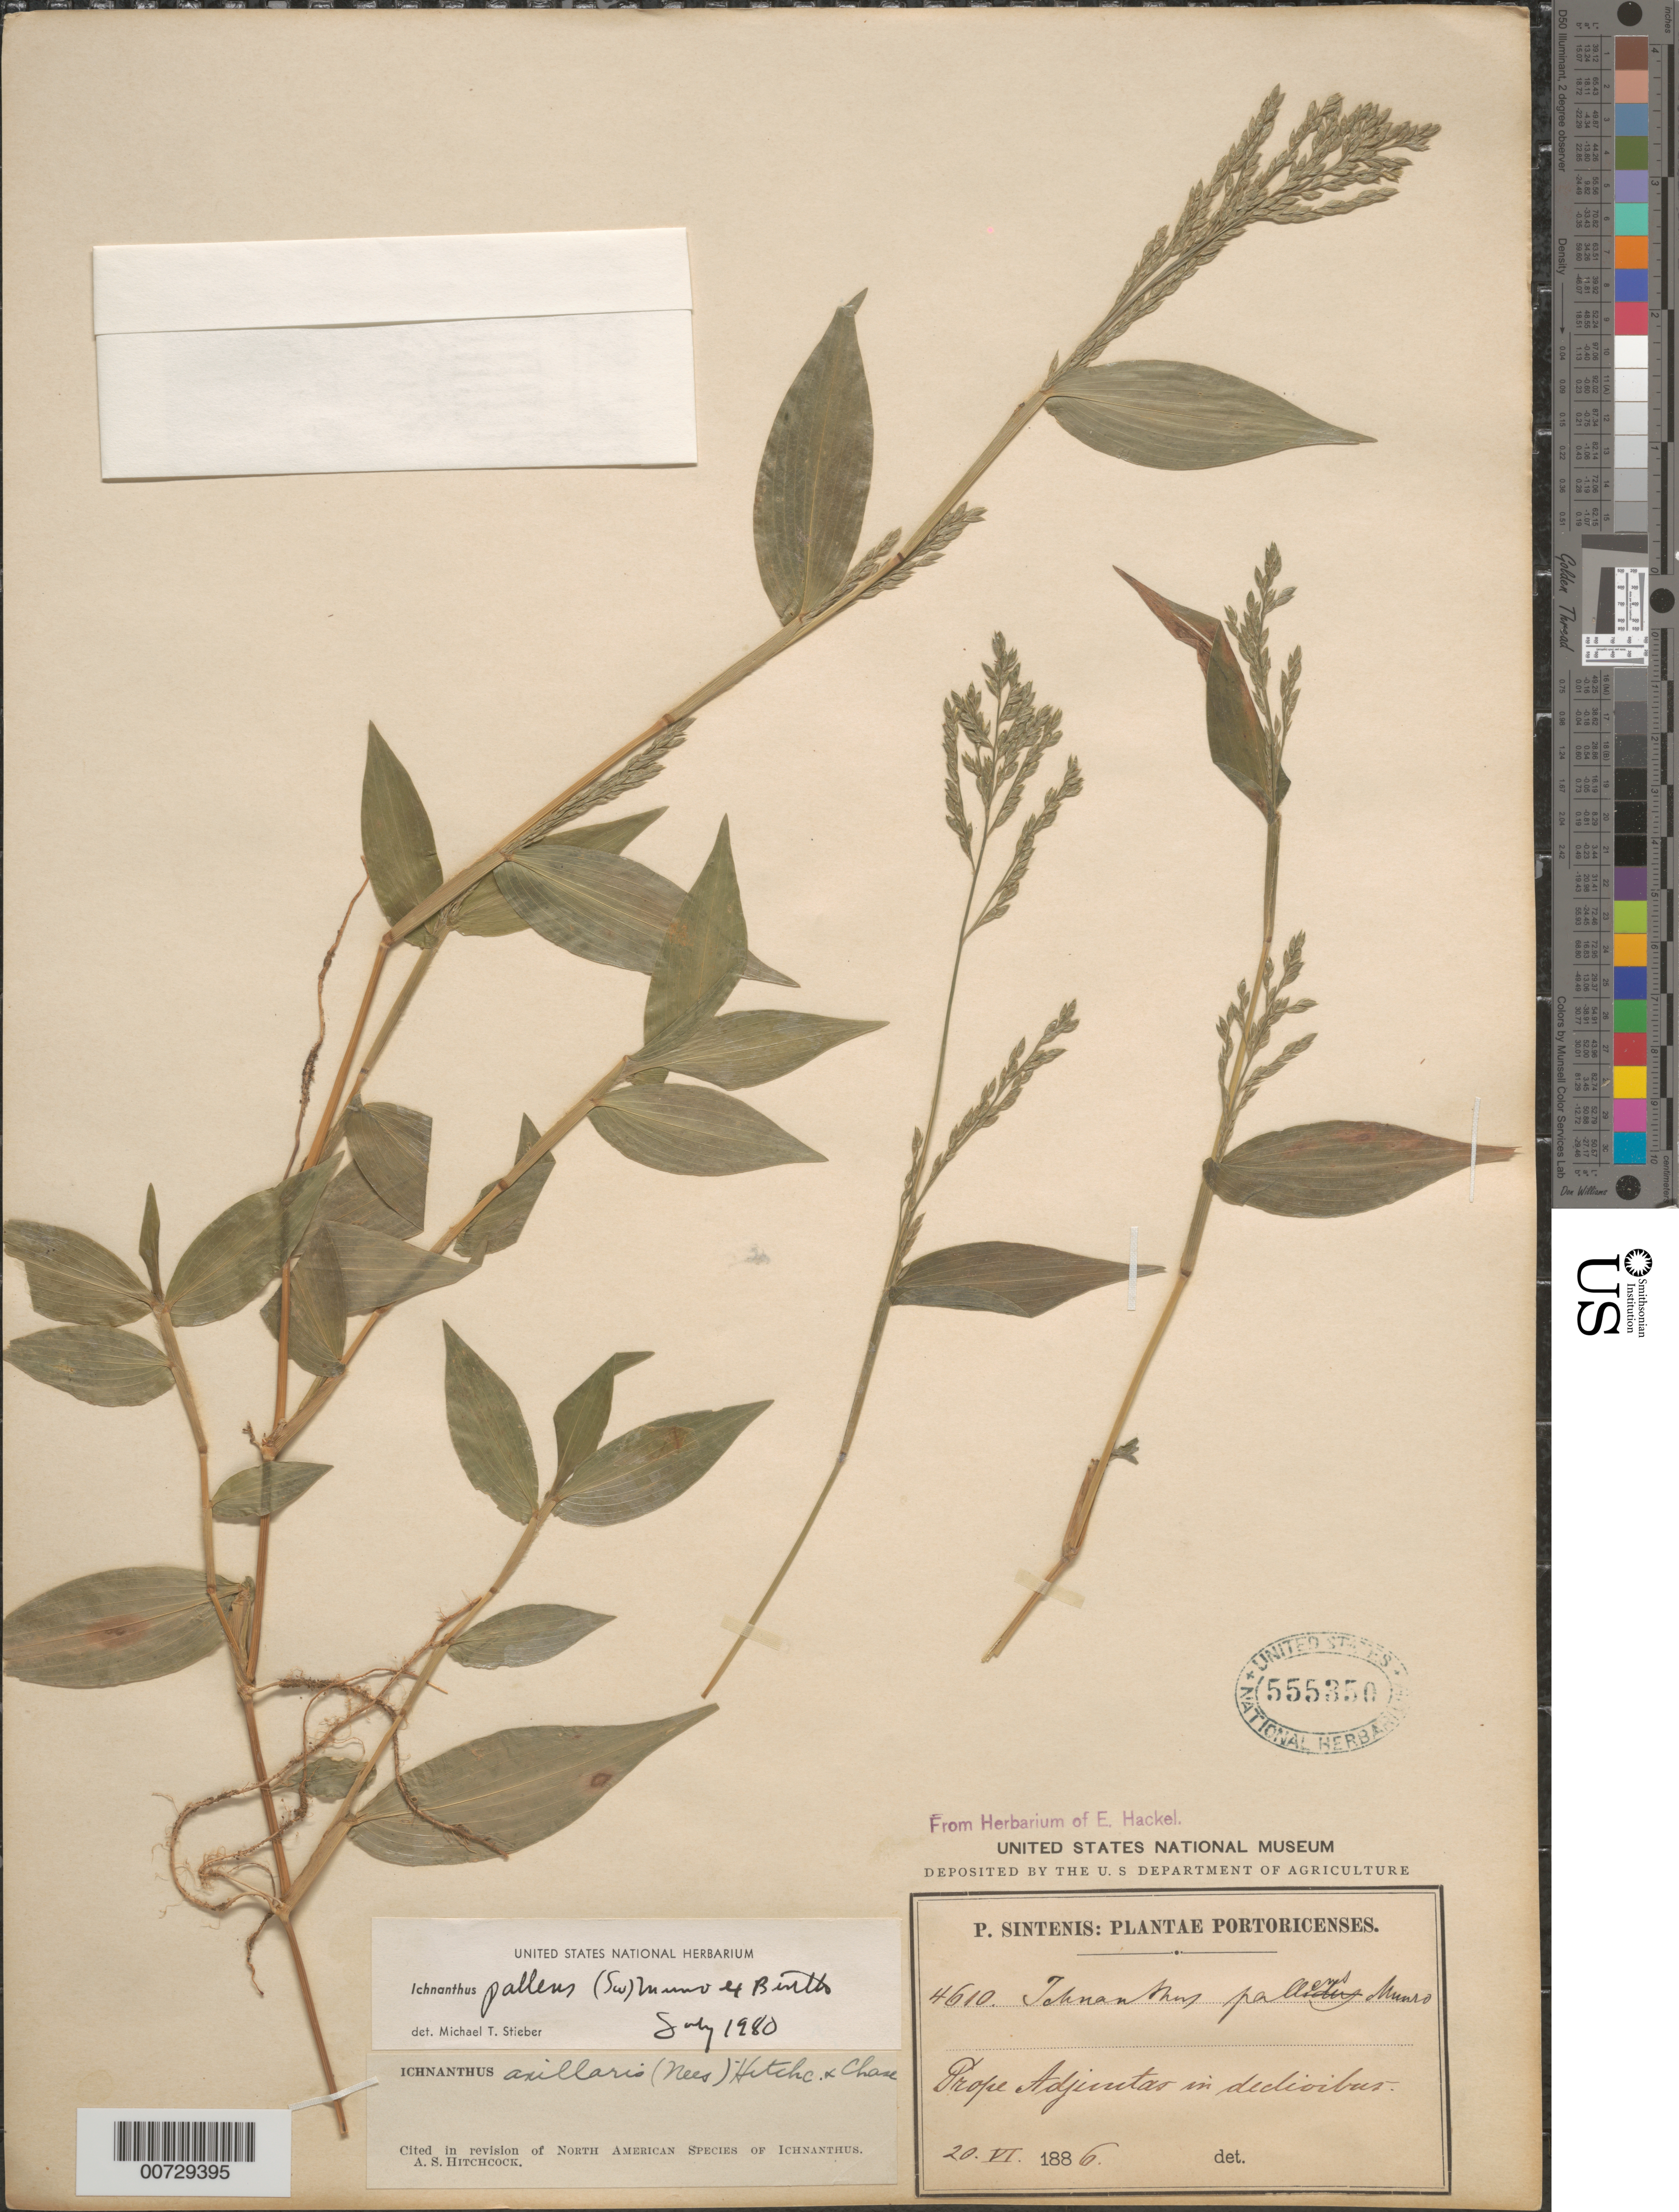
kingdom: Plantae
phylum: Tracheophyta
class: Liliopsida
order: Poales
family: Poaceae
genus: Ichnanthus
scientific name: Ichnanthus pallens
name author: (Sw.) Munro ex Benth.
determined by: Stieber, M. T.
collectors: P. Sintenis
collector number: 4610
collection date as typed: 20 Jun 1886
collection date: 1886-06-20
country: Puerto Rico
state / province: Adjuntas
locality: Prope Adjuntas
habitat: In declivibus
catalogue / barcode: US 555350